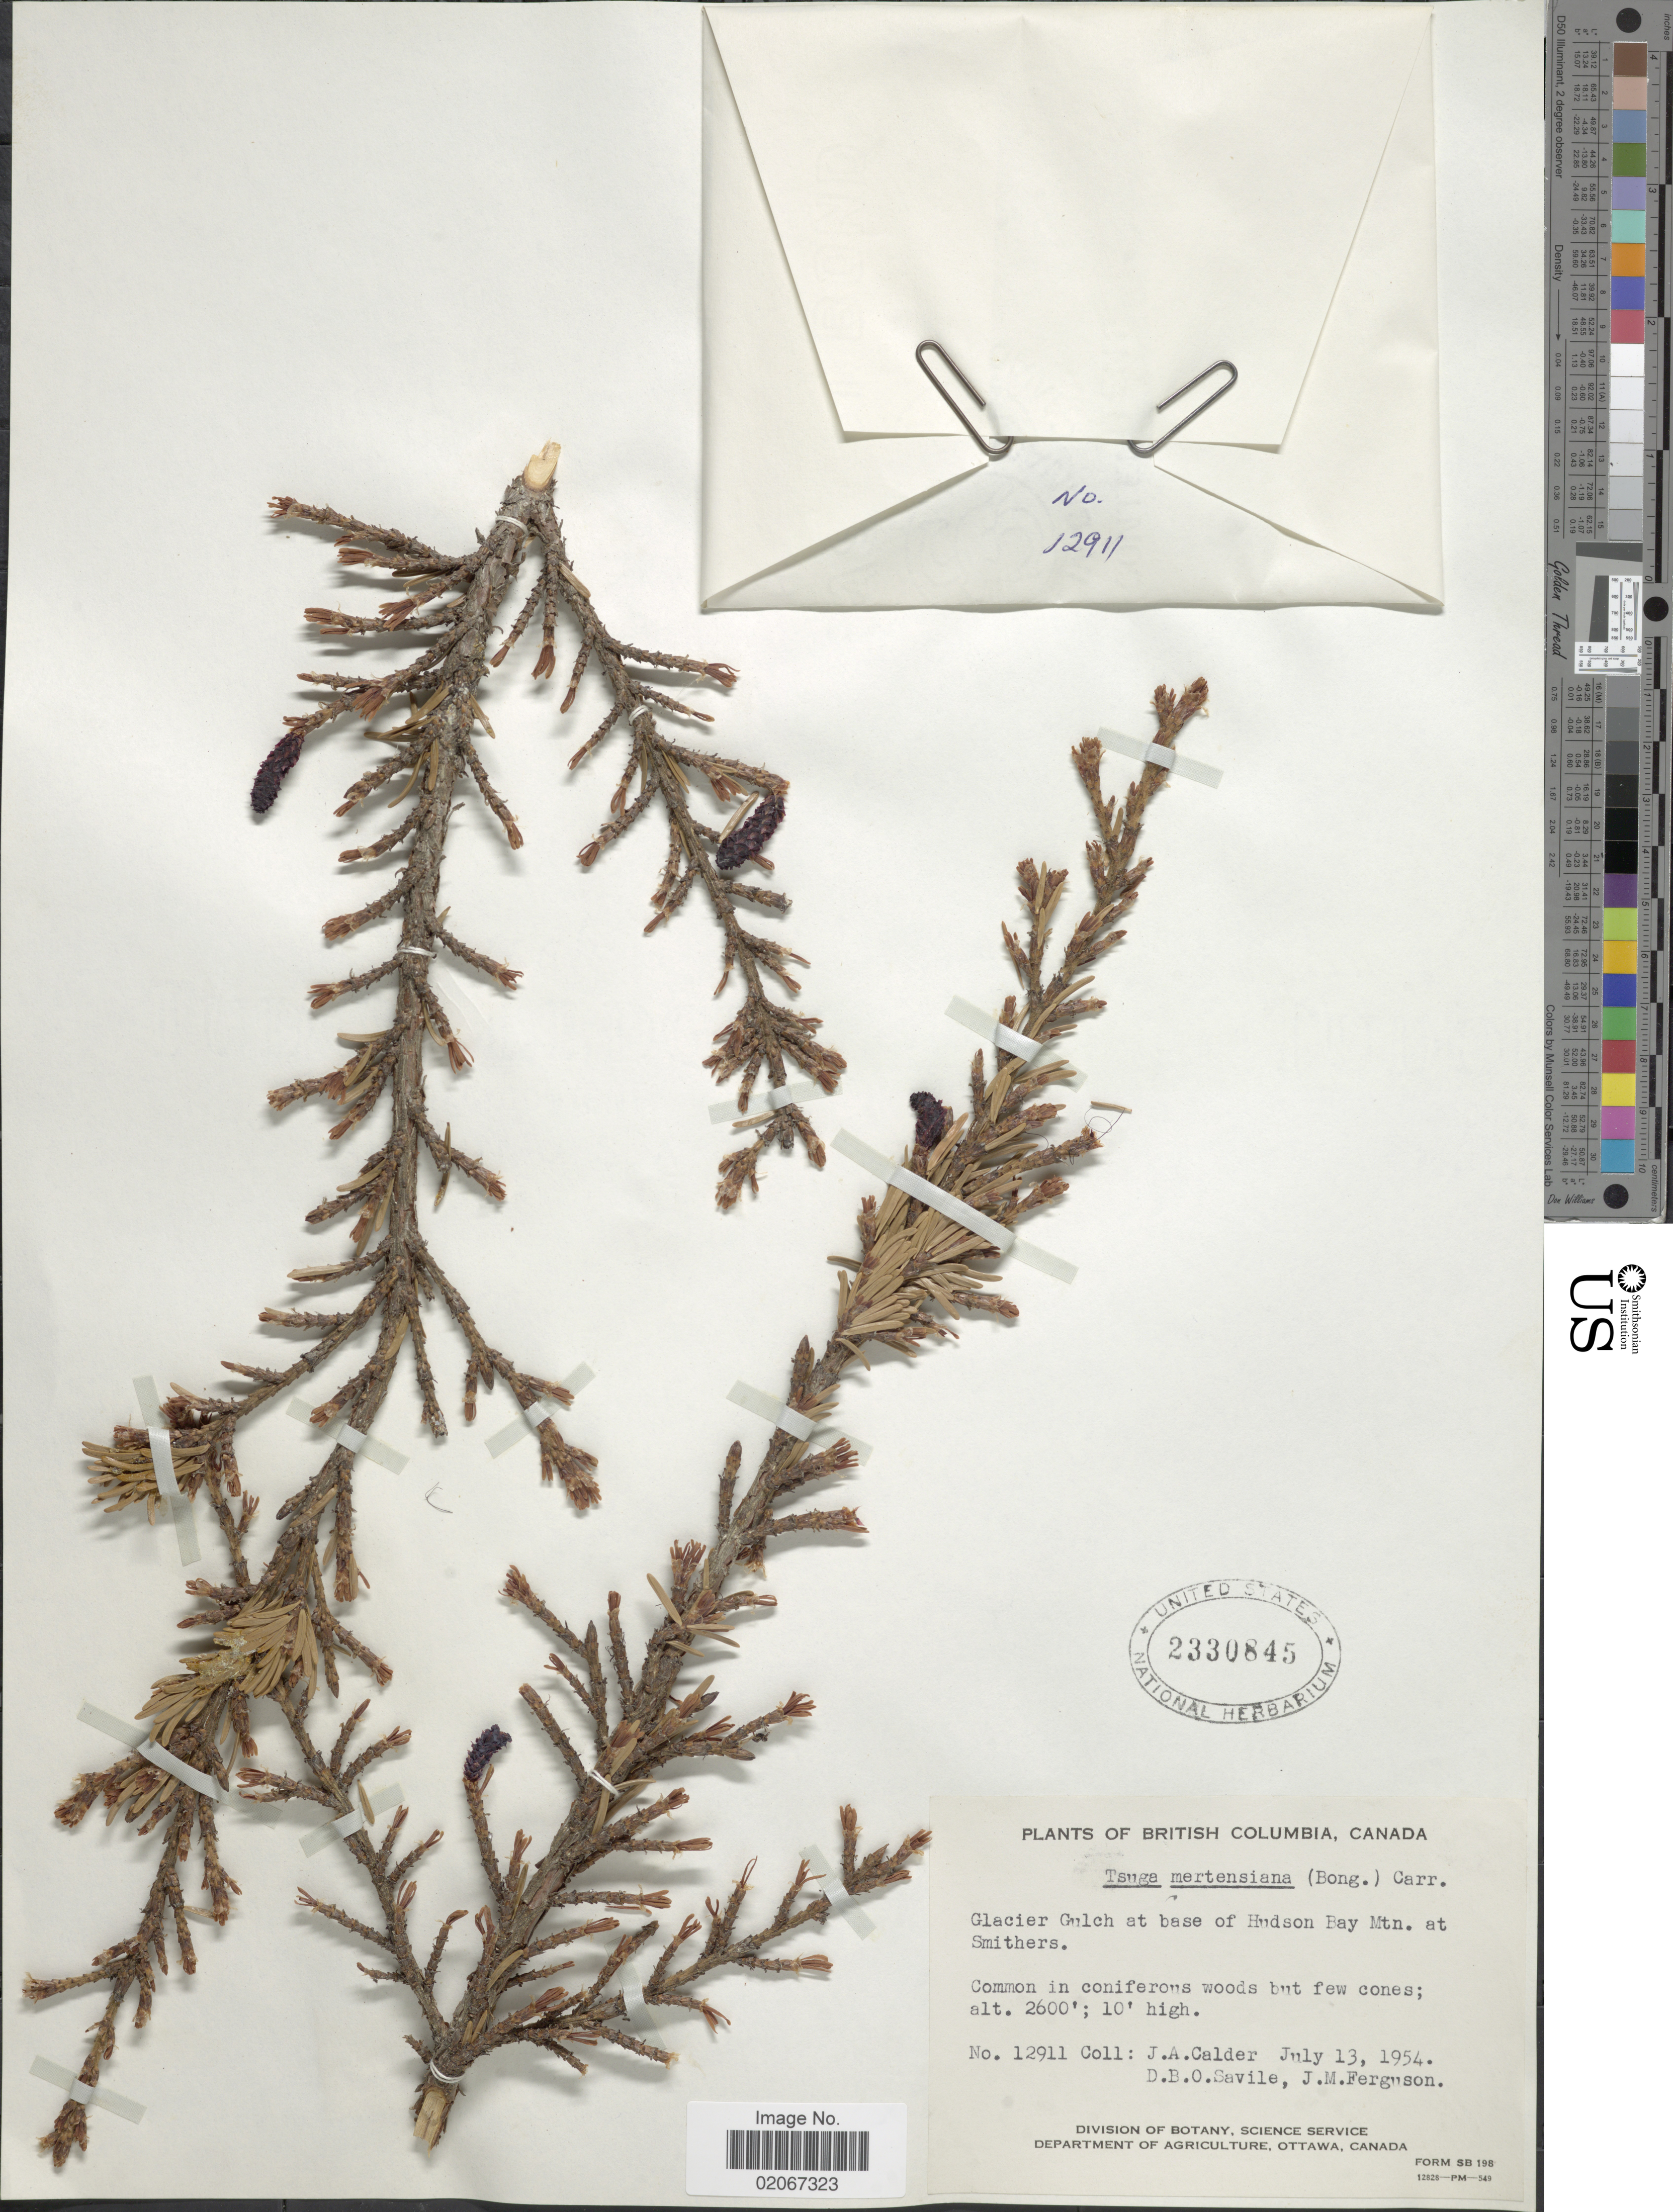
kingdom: Plantae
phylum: Tracheophyta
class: Pinopsida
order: Pinales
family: Pinaceae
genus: Tsuga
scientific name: Tsuga mertensiana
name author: (Bong.) Carrière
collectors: J. A. Calder, D. Savile & J. M. Ferguson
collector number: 12911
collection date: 1954-07-13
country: Canada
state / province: British Columbia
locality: Glacier Gulch at base of Hudson Bay Mtn. at Smithers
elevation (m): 792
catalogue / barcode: US 2330845